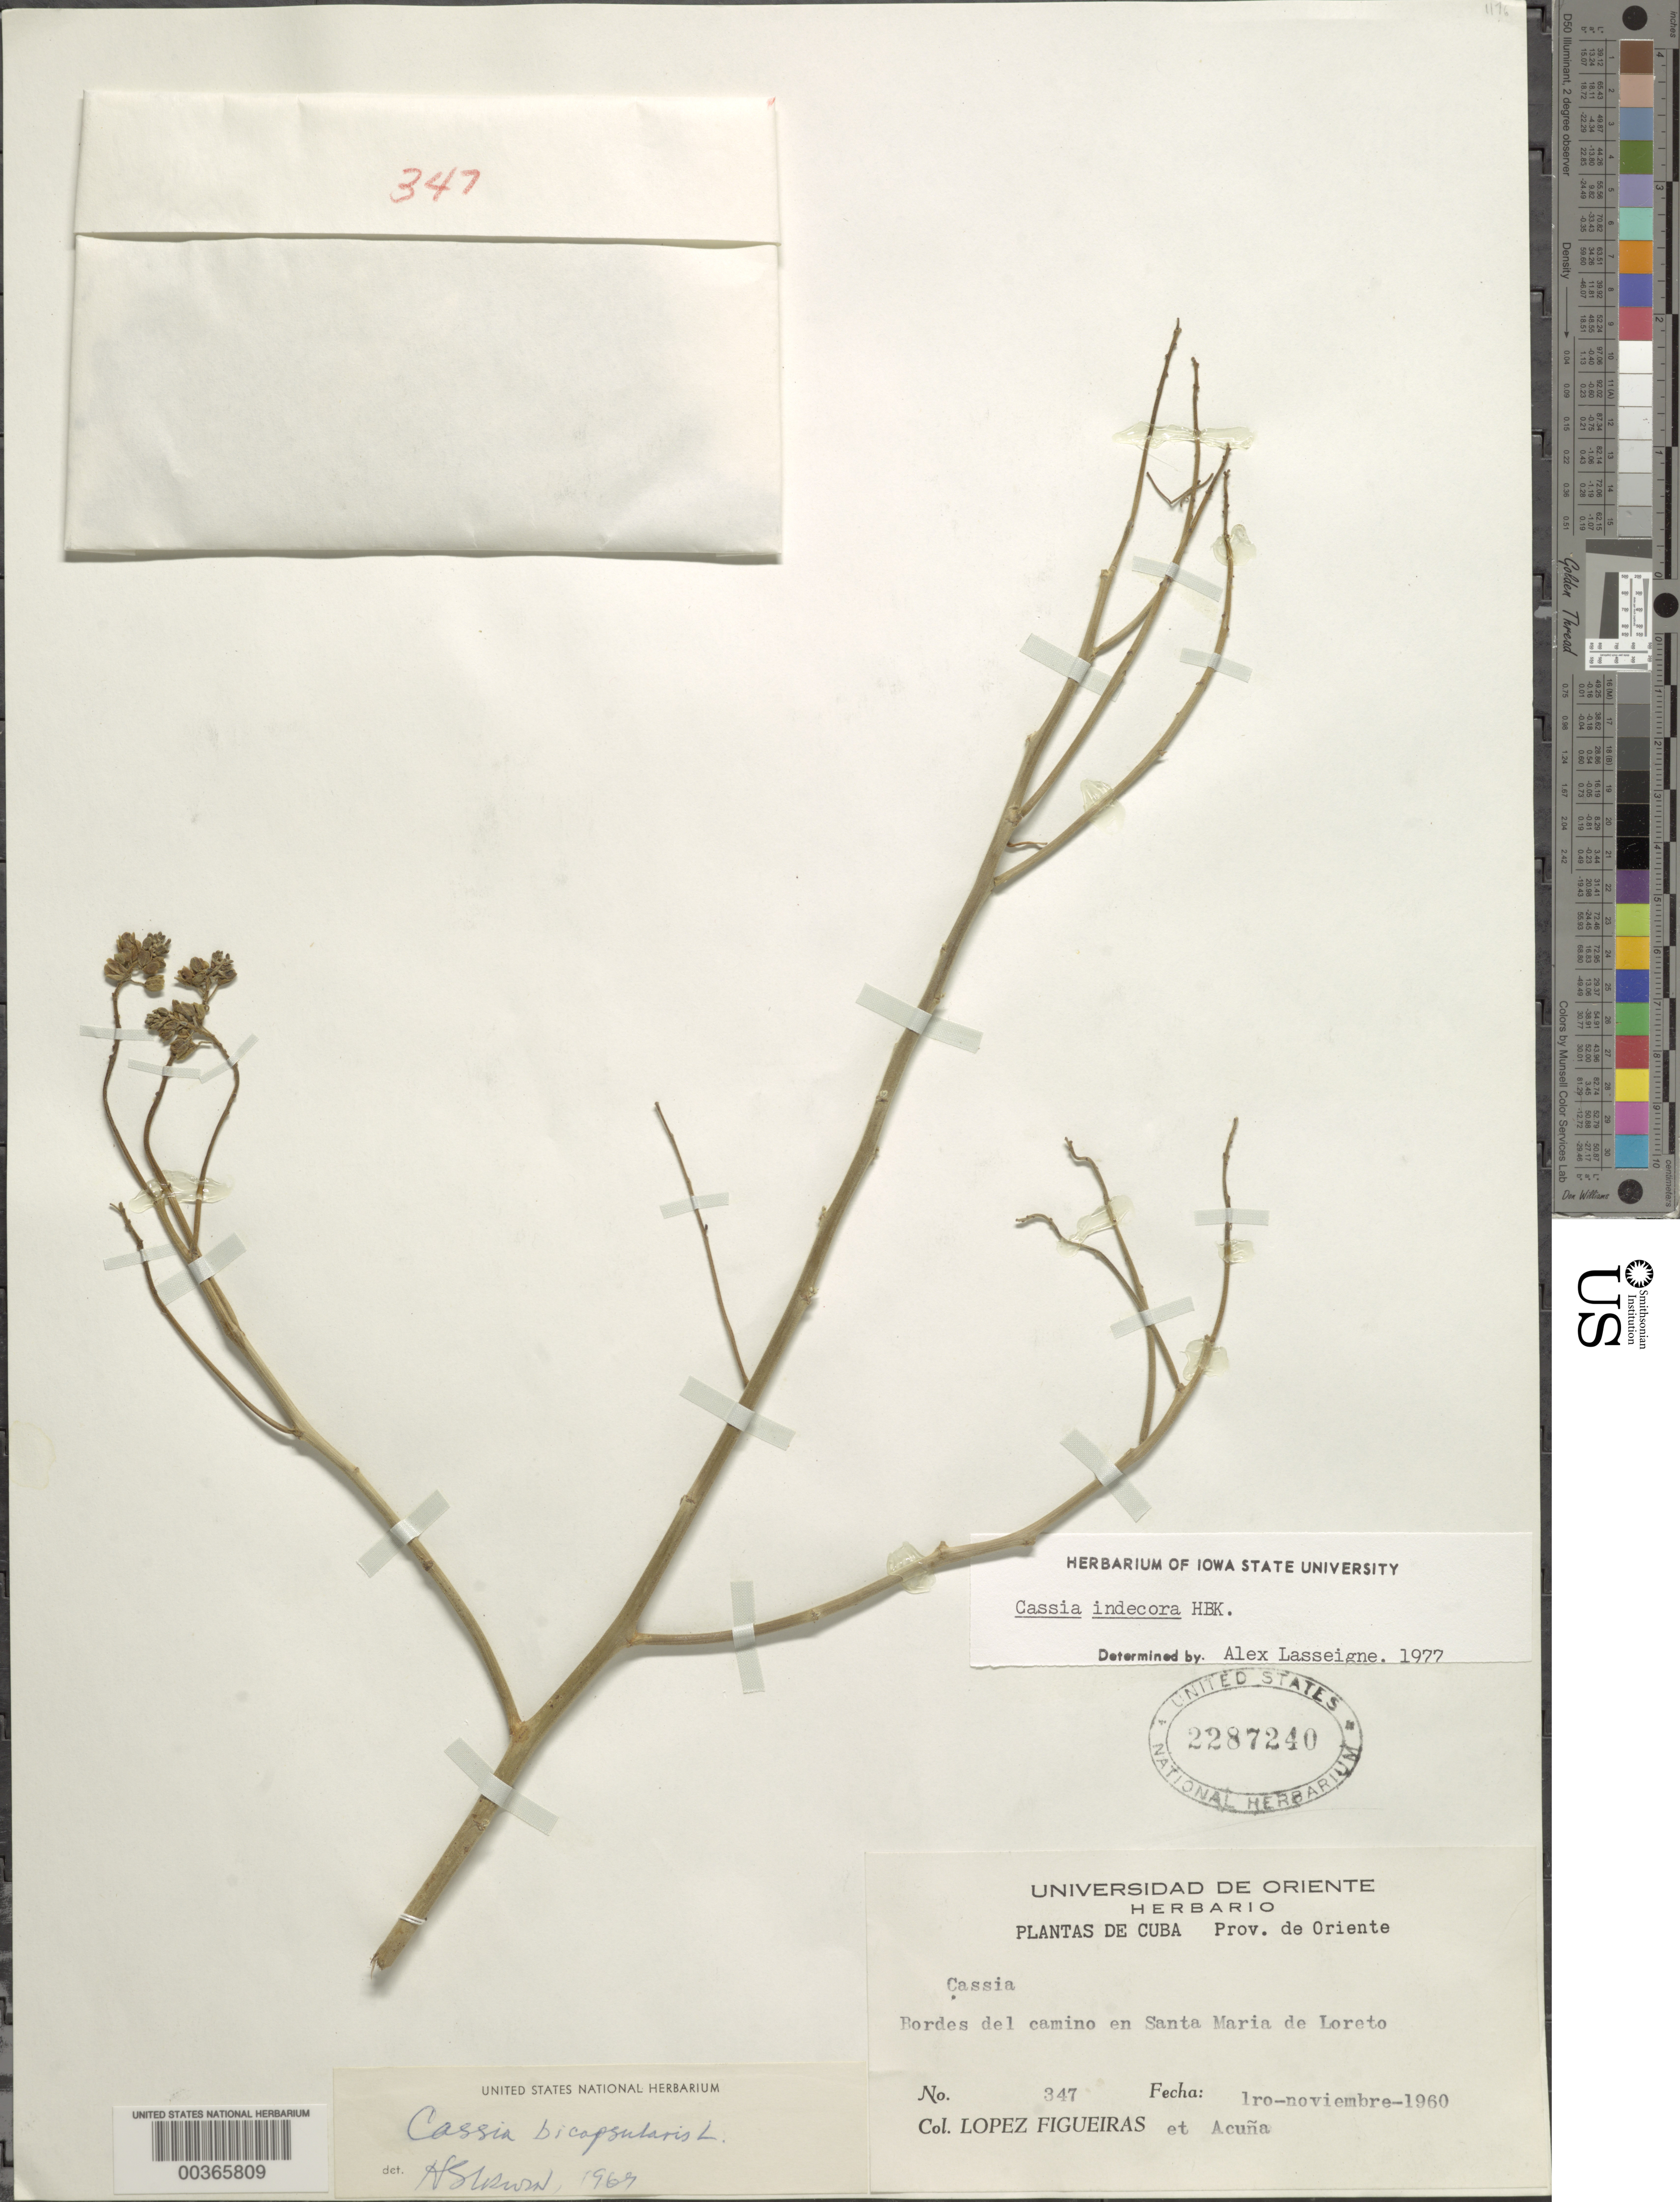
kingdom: Plantae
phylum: Tracheophyta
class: Magnoliopsida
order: Fabales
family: Fabaceae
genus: Senna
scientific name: Senna obtusifolia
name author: (L.) H.S. Irwin & Barneby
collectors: M. López Figueiras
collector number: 347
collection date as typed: Nov 1960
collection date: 1960-11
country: Cuba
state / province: Oriente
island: Greater Antilles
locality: Bordes del camino en santa maria de loreto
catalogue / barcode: US 2287240